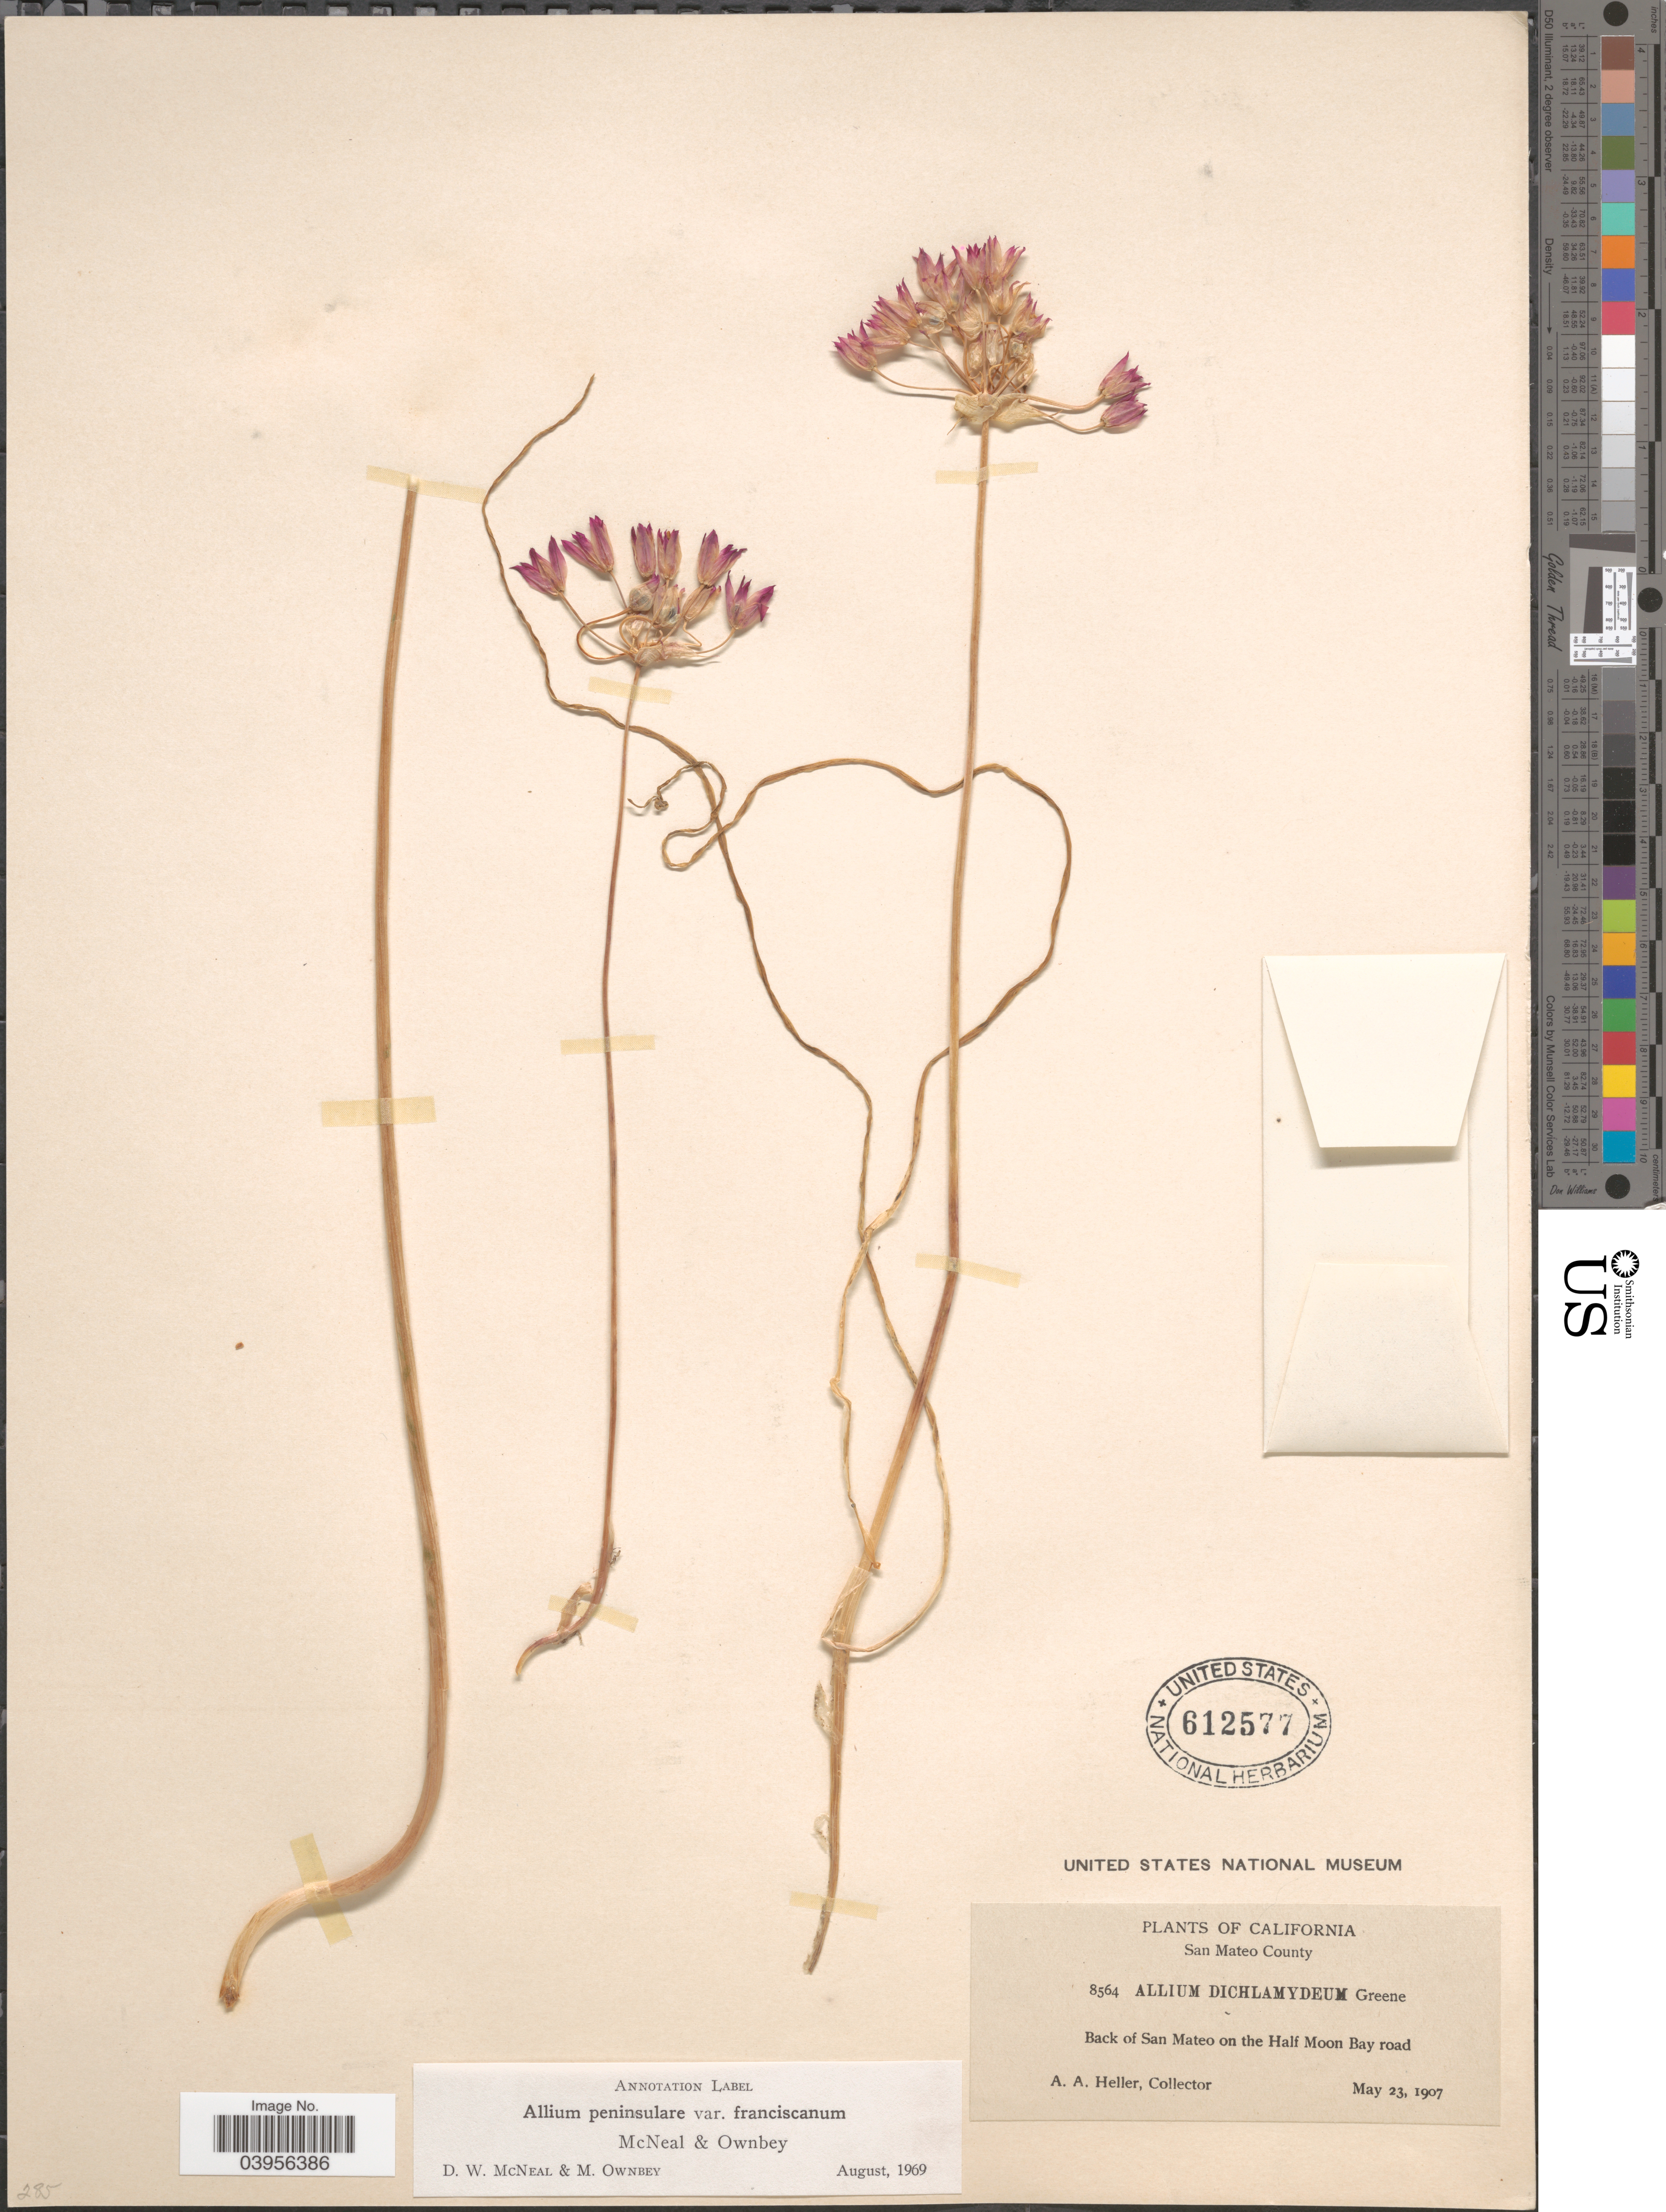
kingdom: Plantae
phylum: Tracheophyta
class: Liliopsida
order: Asparagales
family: Amaryllidaceae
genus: Allium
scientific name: Allium peninsulare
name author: Lemmon ex Greene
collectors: A. A. Heller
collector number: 8564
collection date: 1907-05-23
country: United States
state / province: California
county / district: San Mateo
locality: San Mateo County. Back of San Mateo on the Half Moon Bay road.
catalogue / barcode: US 612577